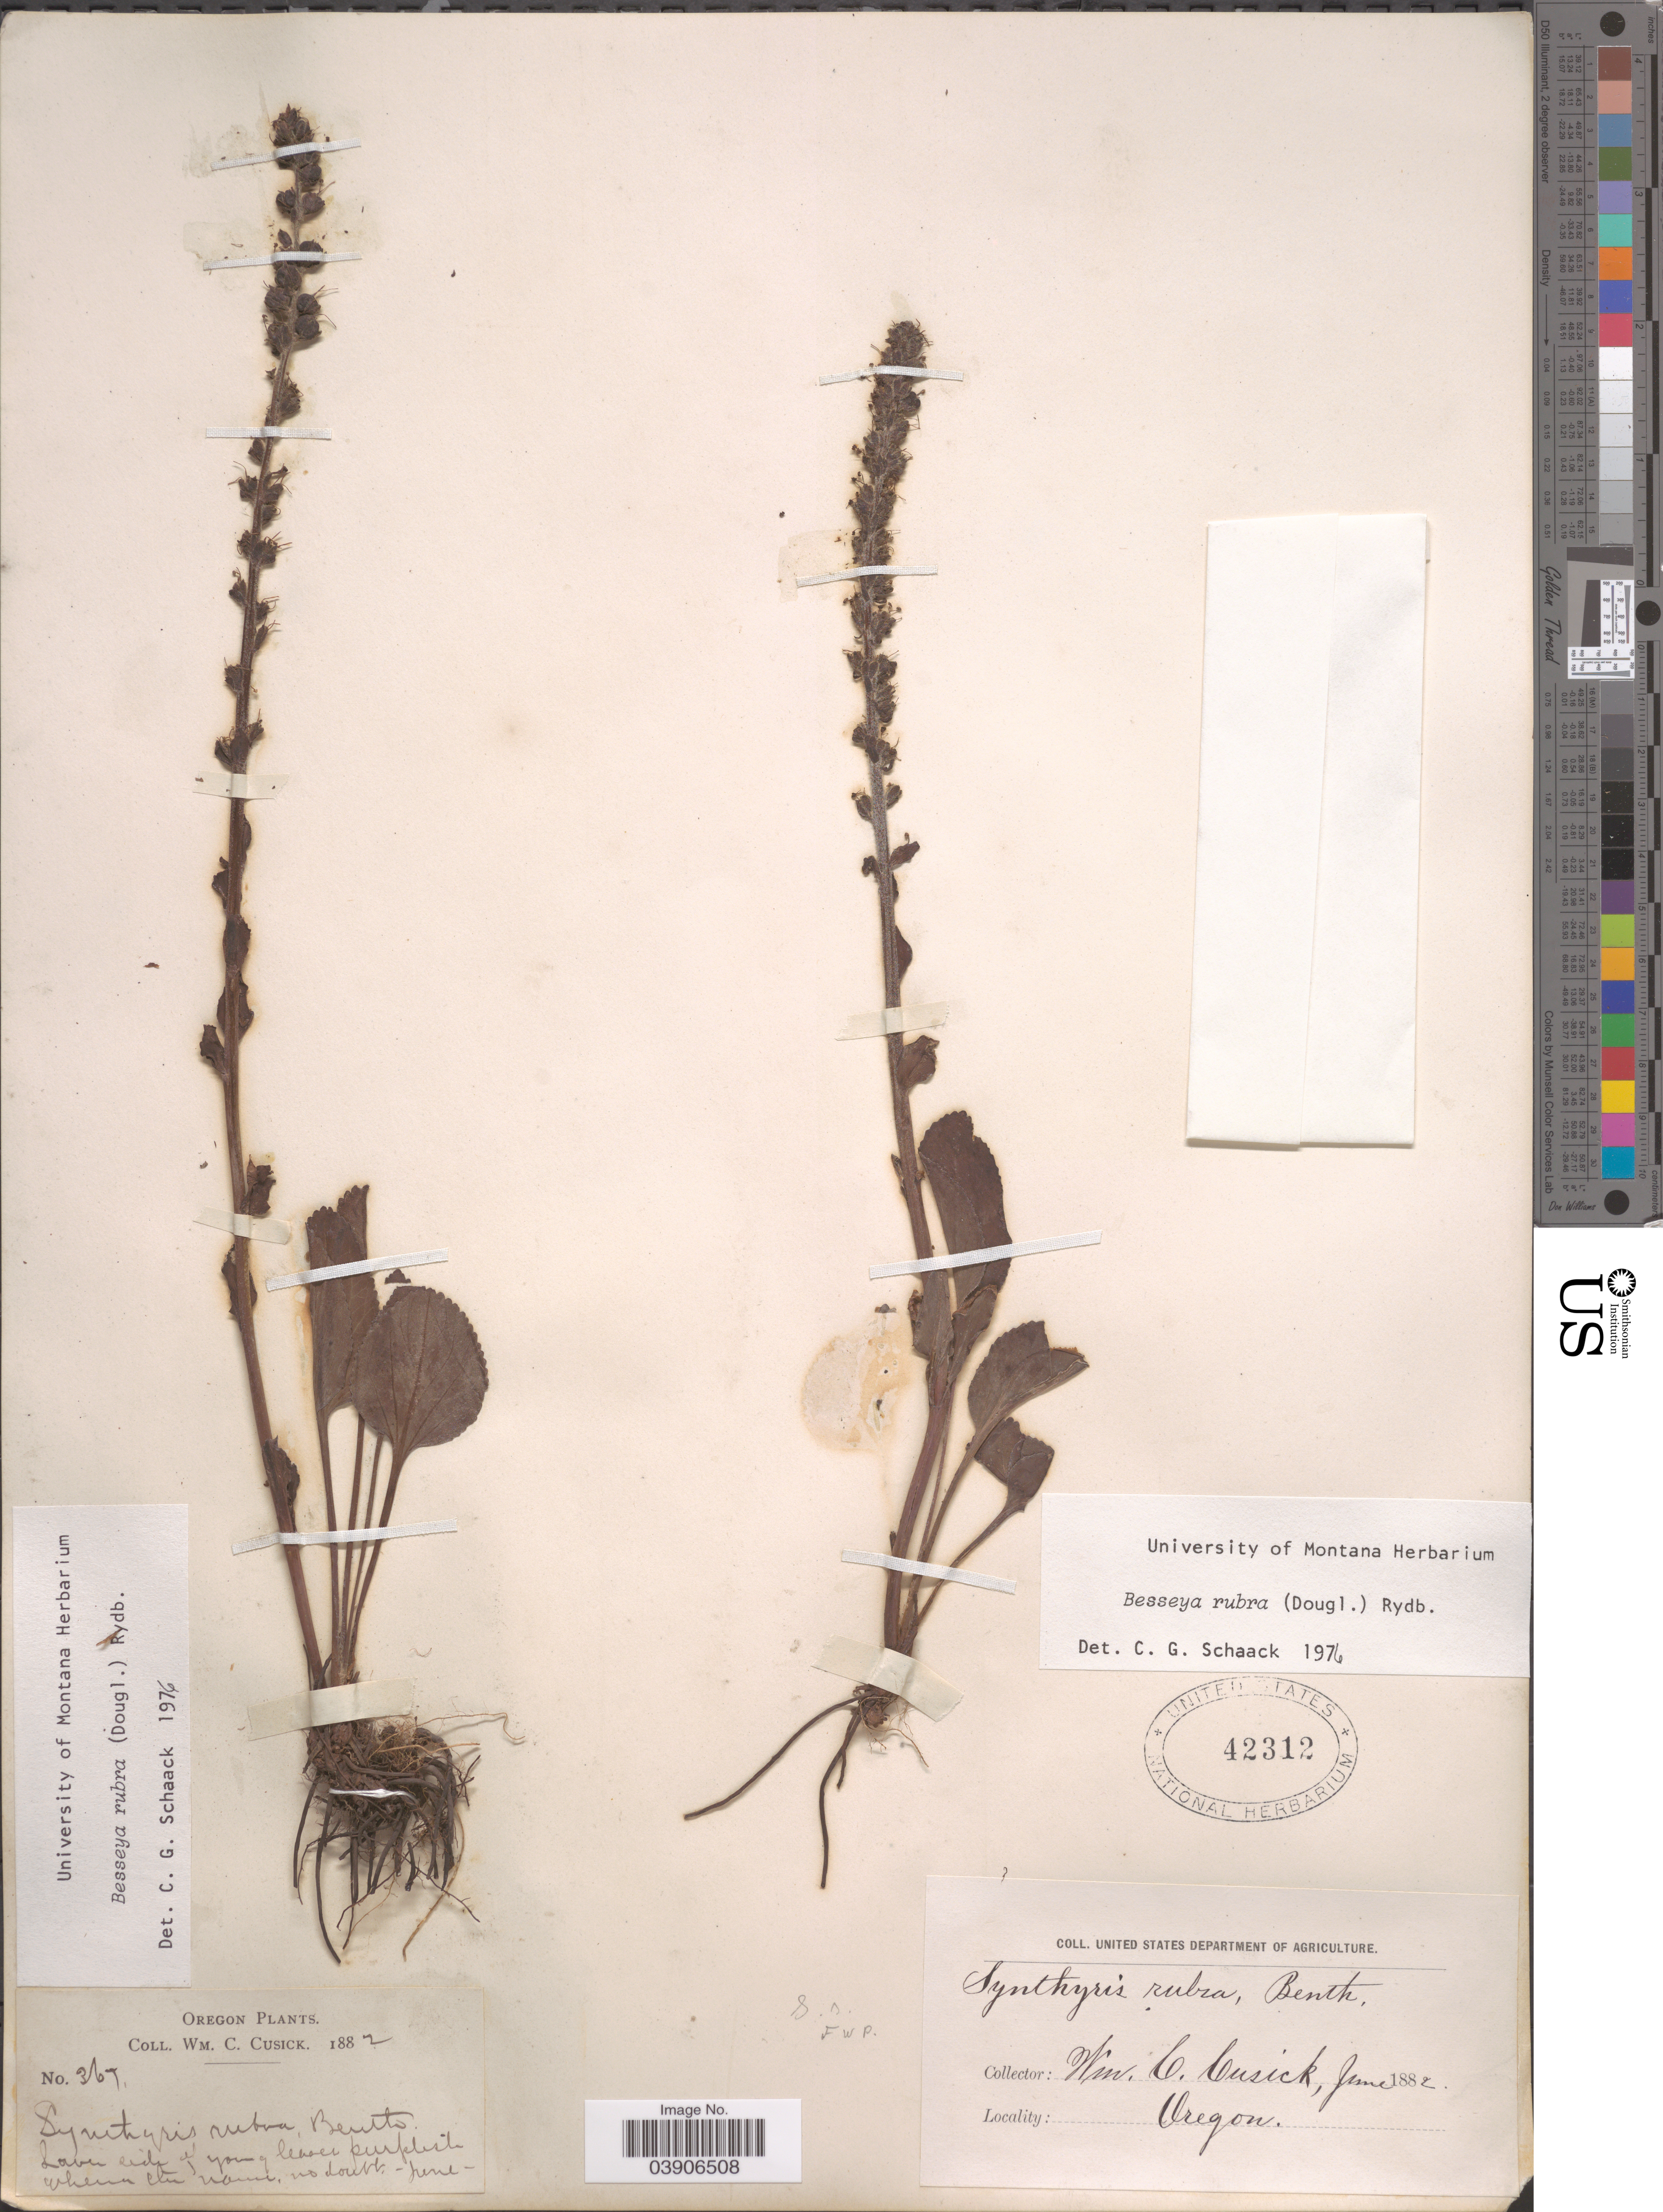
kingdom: Plantae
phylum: Tracheophyta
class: Magnoliopsida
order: Lamiales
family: Plantaginaceae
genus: Synthyris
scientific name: Synthyris rubra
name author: (Douglas ex Hook.) Benth.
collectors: W. C. Cusick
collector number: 367*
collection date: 1882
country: United States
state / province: Oregon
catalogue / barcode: US 42312